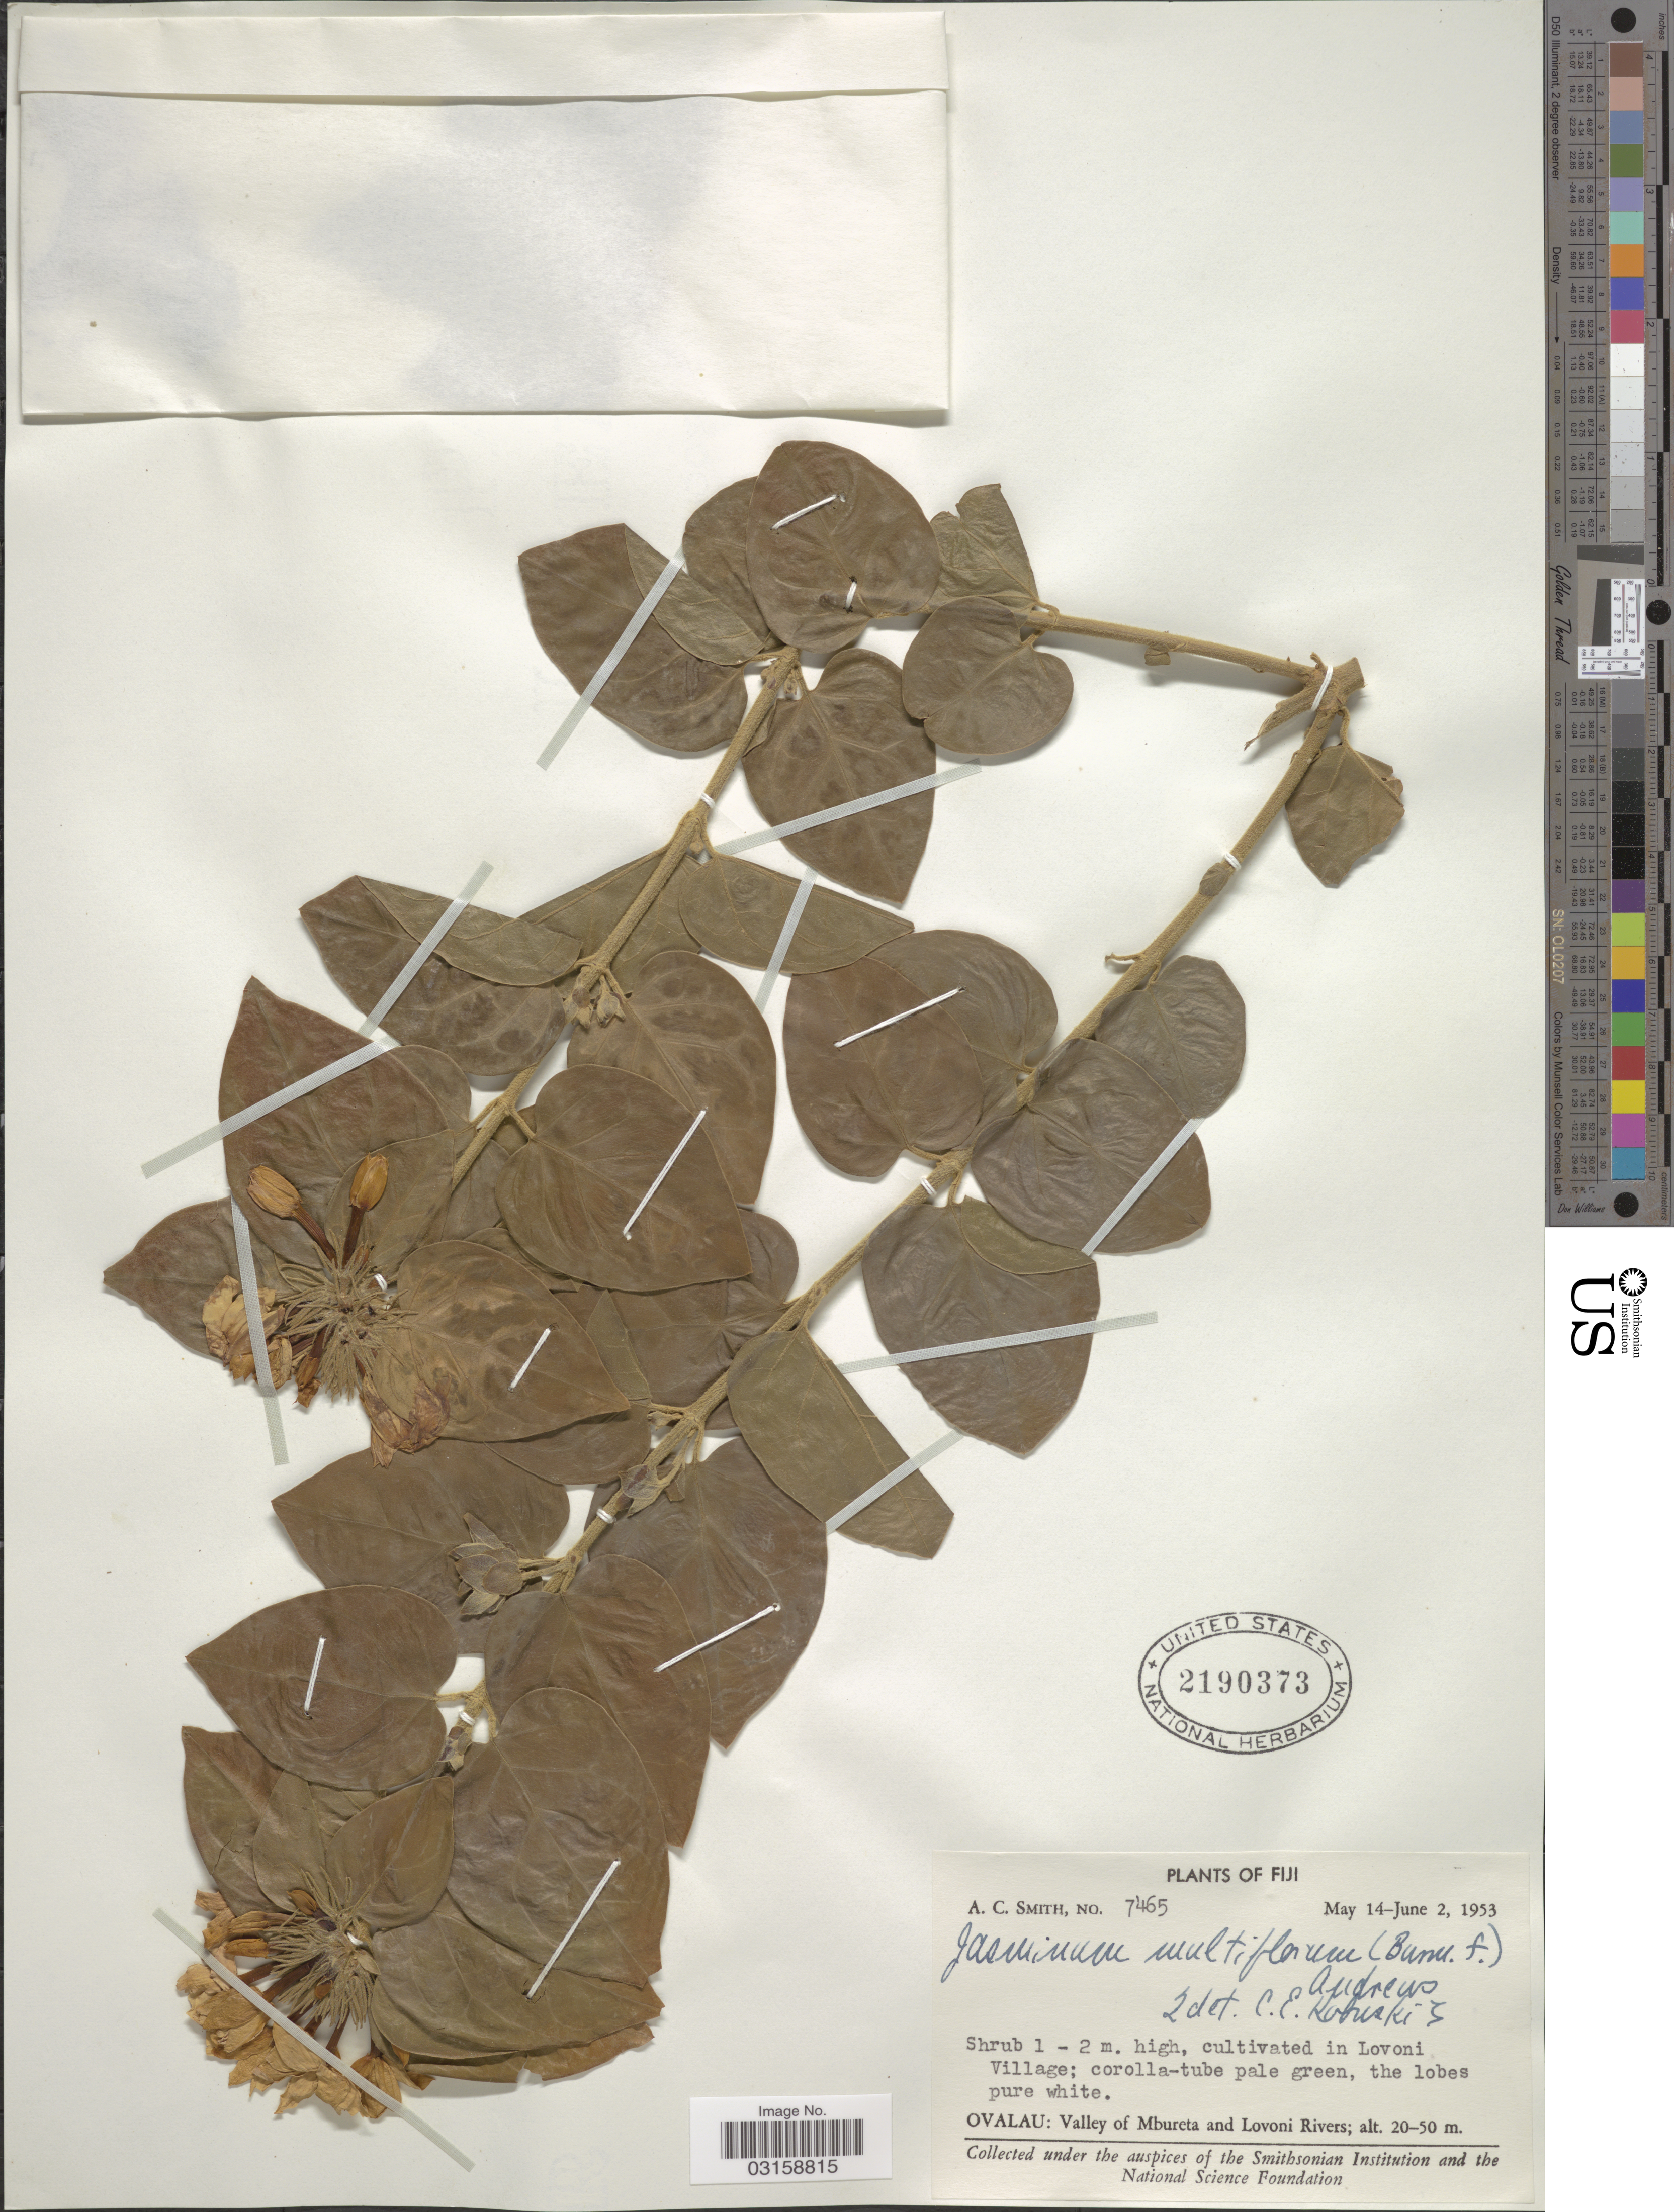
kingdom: Plantae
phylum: Tracheophyta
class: Magnoliopsida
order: Lamiales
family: Oleaceae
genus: Jasminum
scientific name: Jasminum multiflorum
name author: (Burm. f.) Andrews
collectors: A. C. Smith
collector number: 7465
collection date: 1953-05-14/1953-06-02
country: Fiji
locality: Ovalau: Valley of Mbureta and Lovoni Rivers. Lovoni Village.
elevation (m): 20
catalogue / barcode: US 2190373